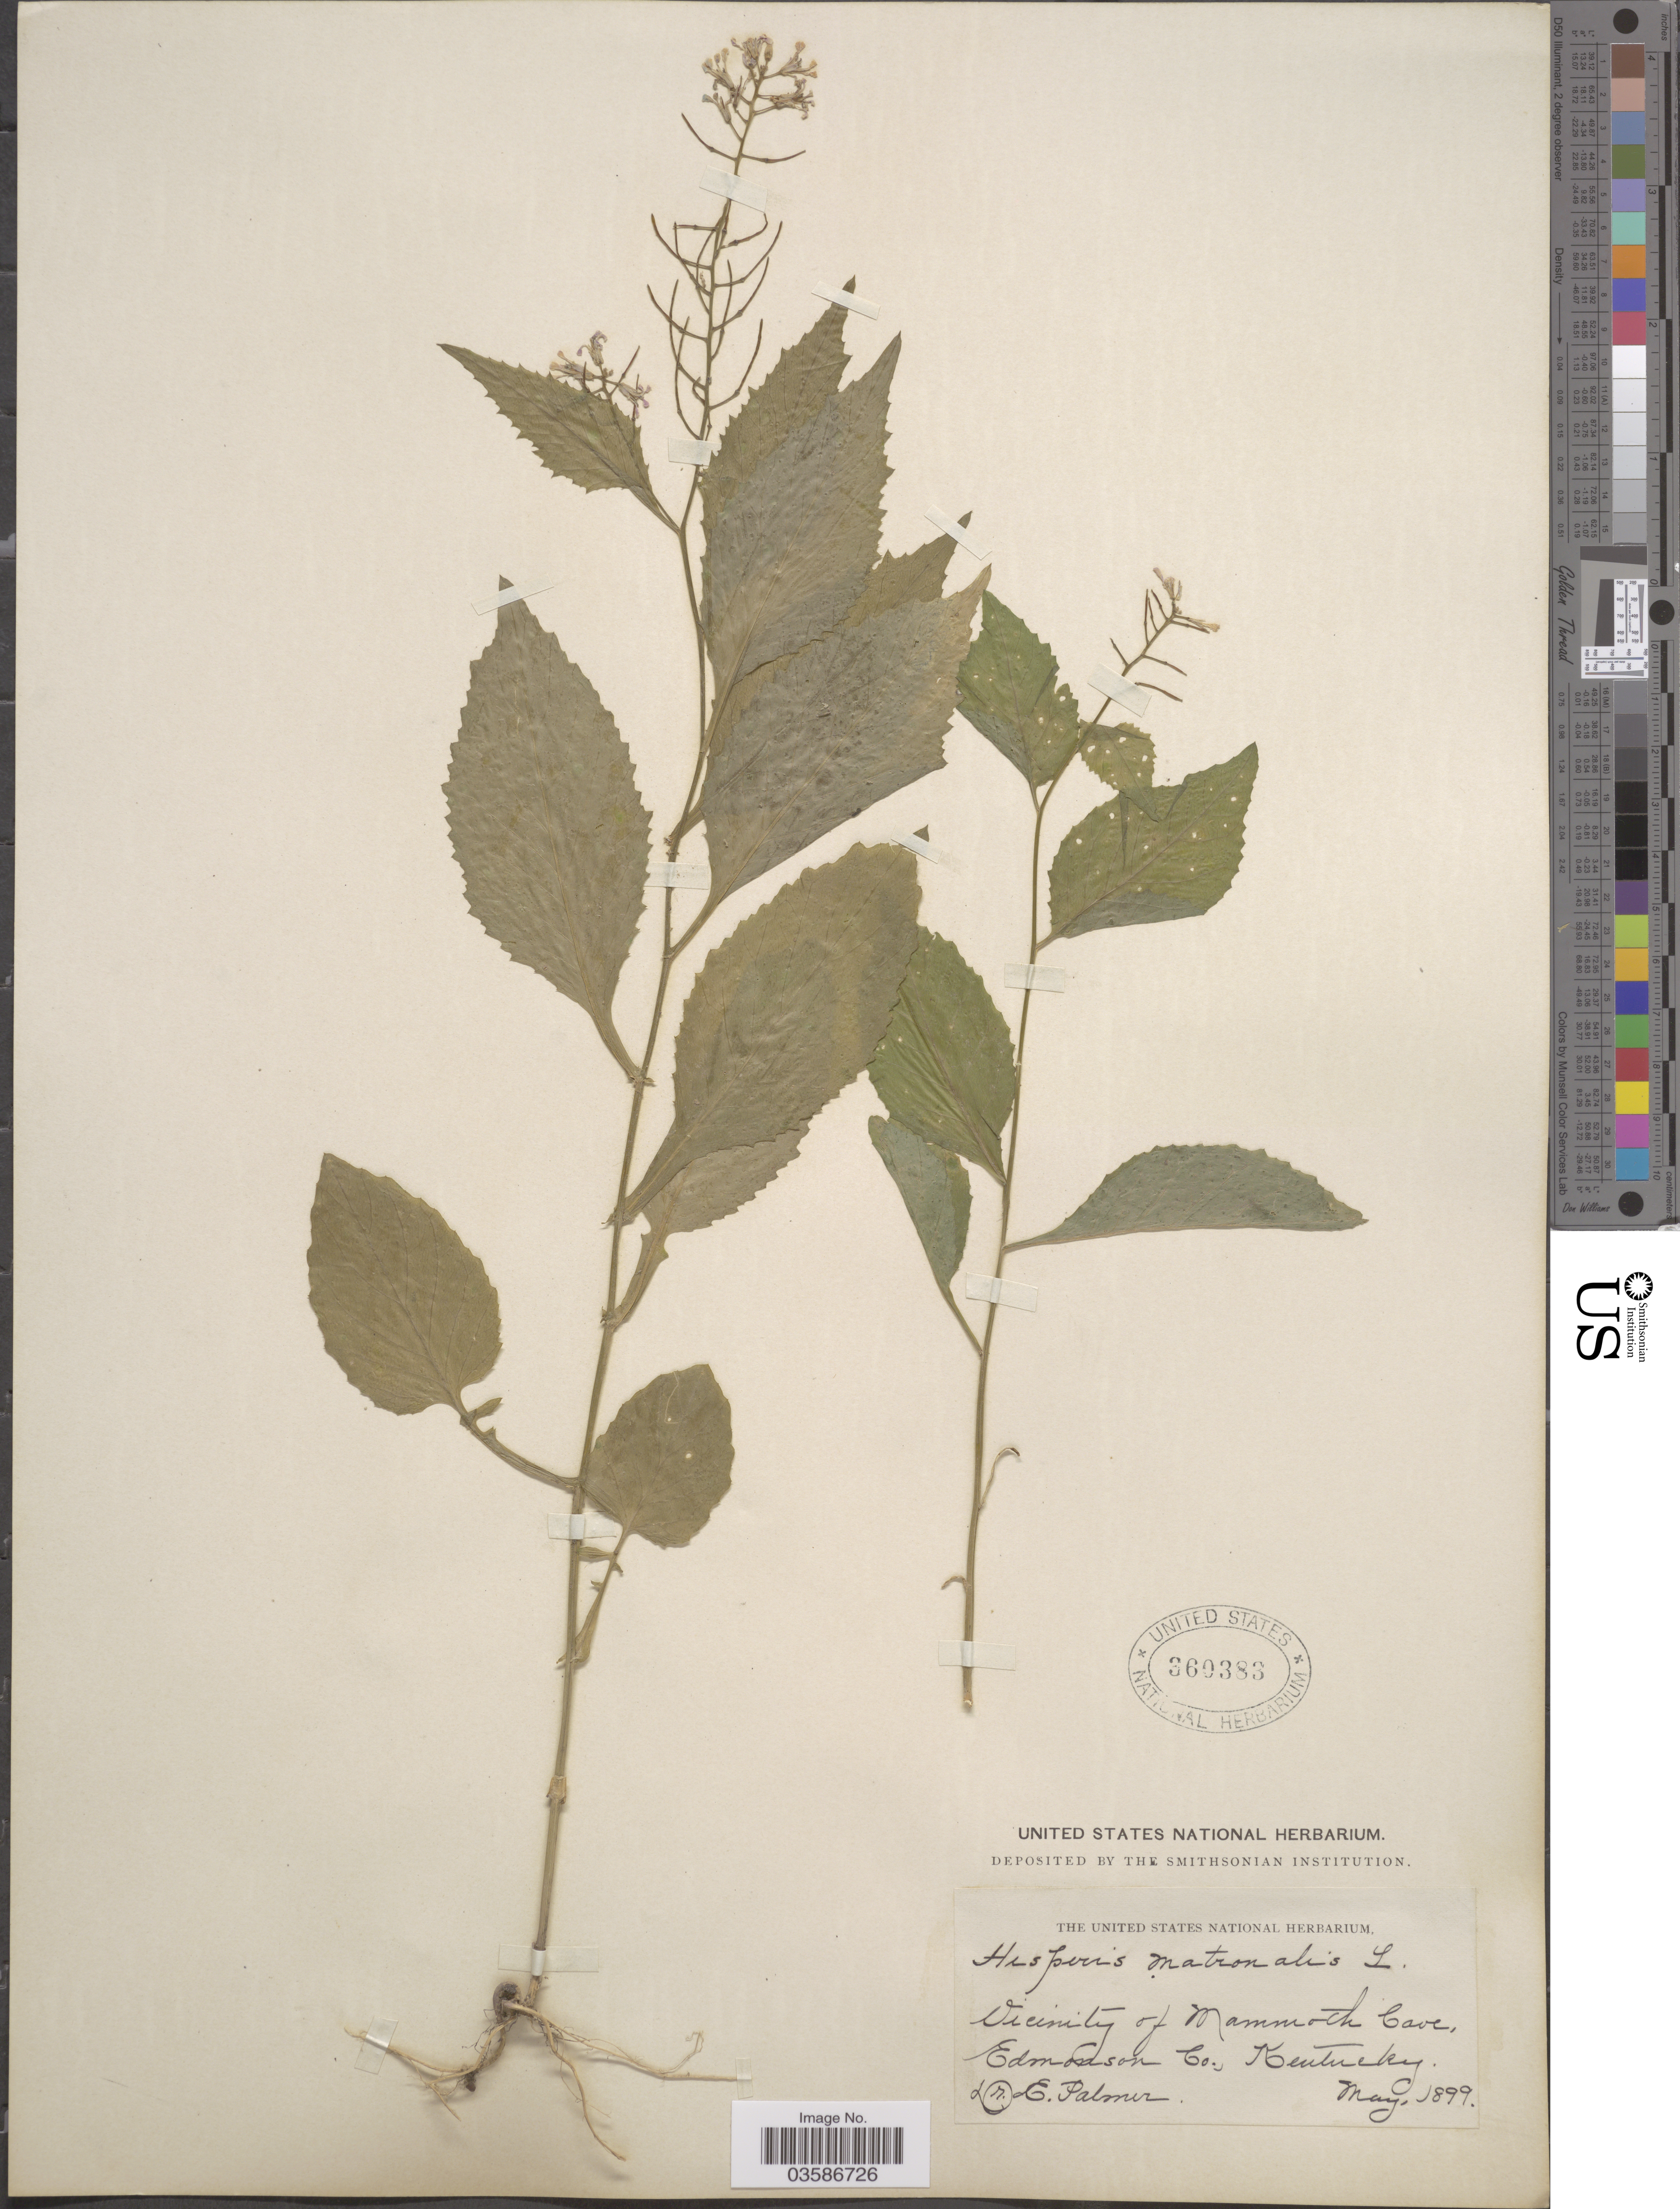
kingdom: Plantae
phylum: Tracheophyta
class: Magnoliopsida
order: Brassicales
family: Brassicaceae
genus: Iodanthus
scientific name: Iodanthus pinnatifidus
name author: (Michx.) Steud.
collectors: E. Palmer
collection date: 1899-05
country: United States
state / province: Kentucky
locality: Vicinity of Mammoth Cave, Edmonson Co.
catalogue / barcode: US 360383